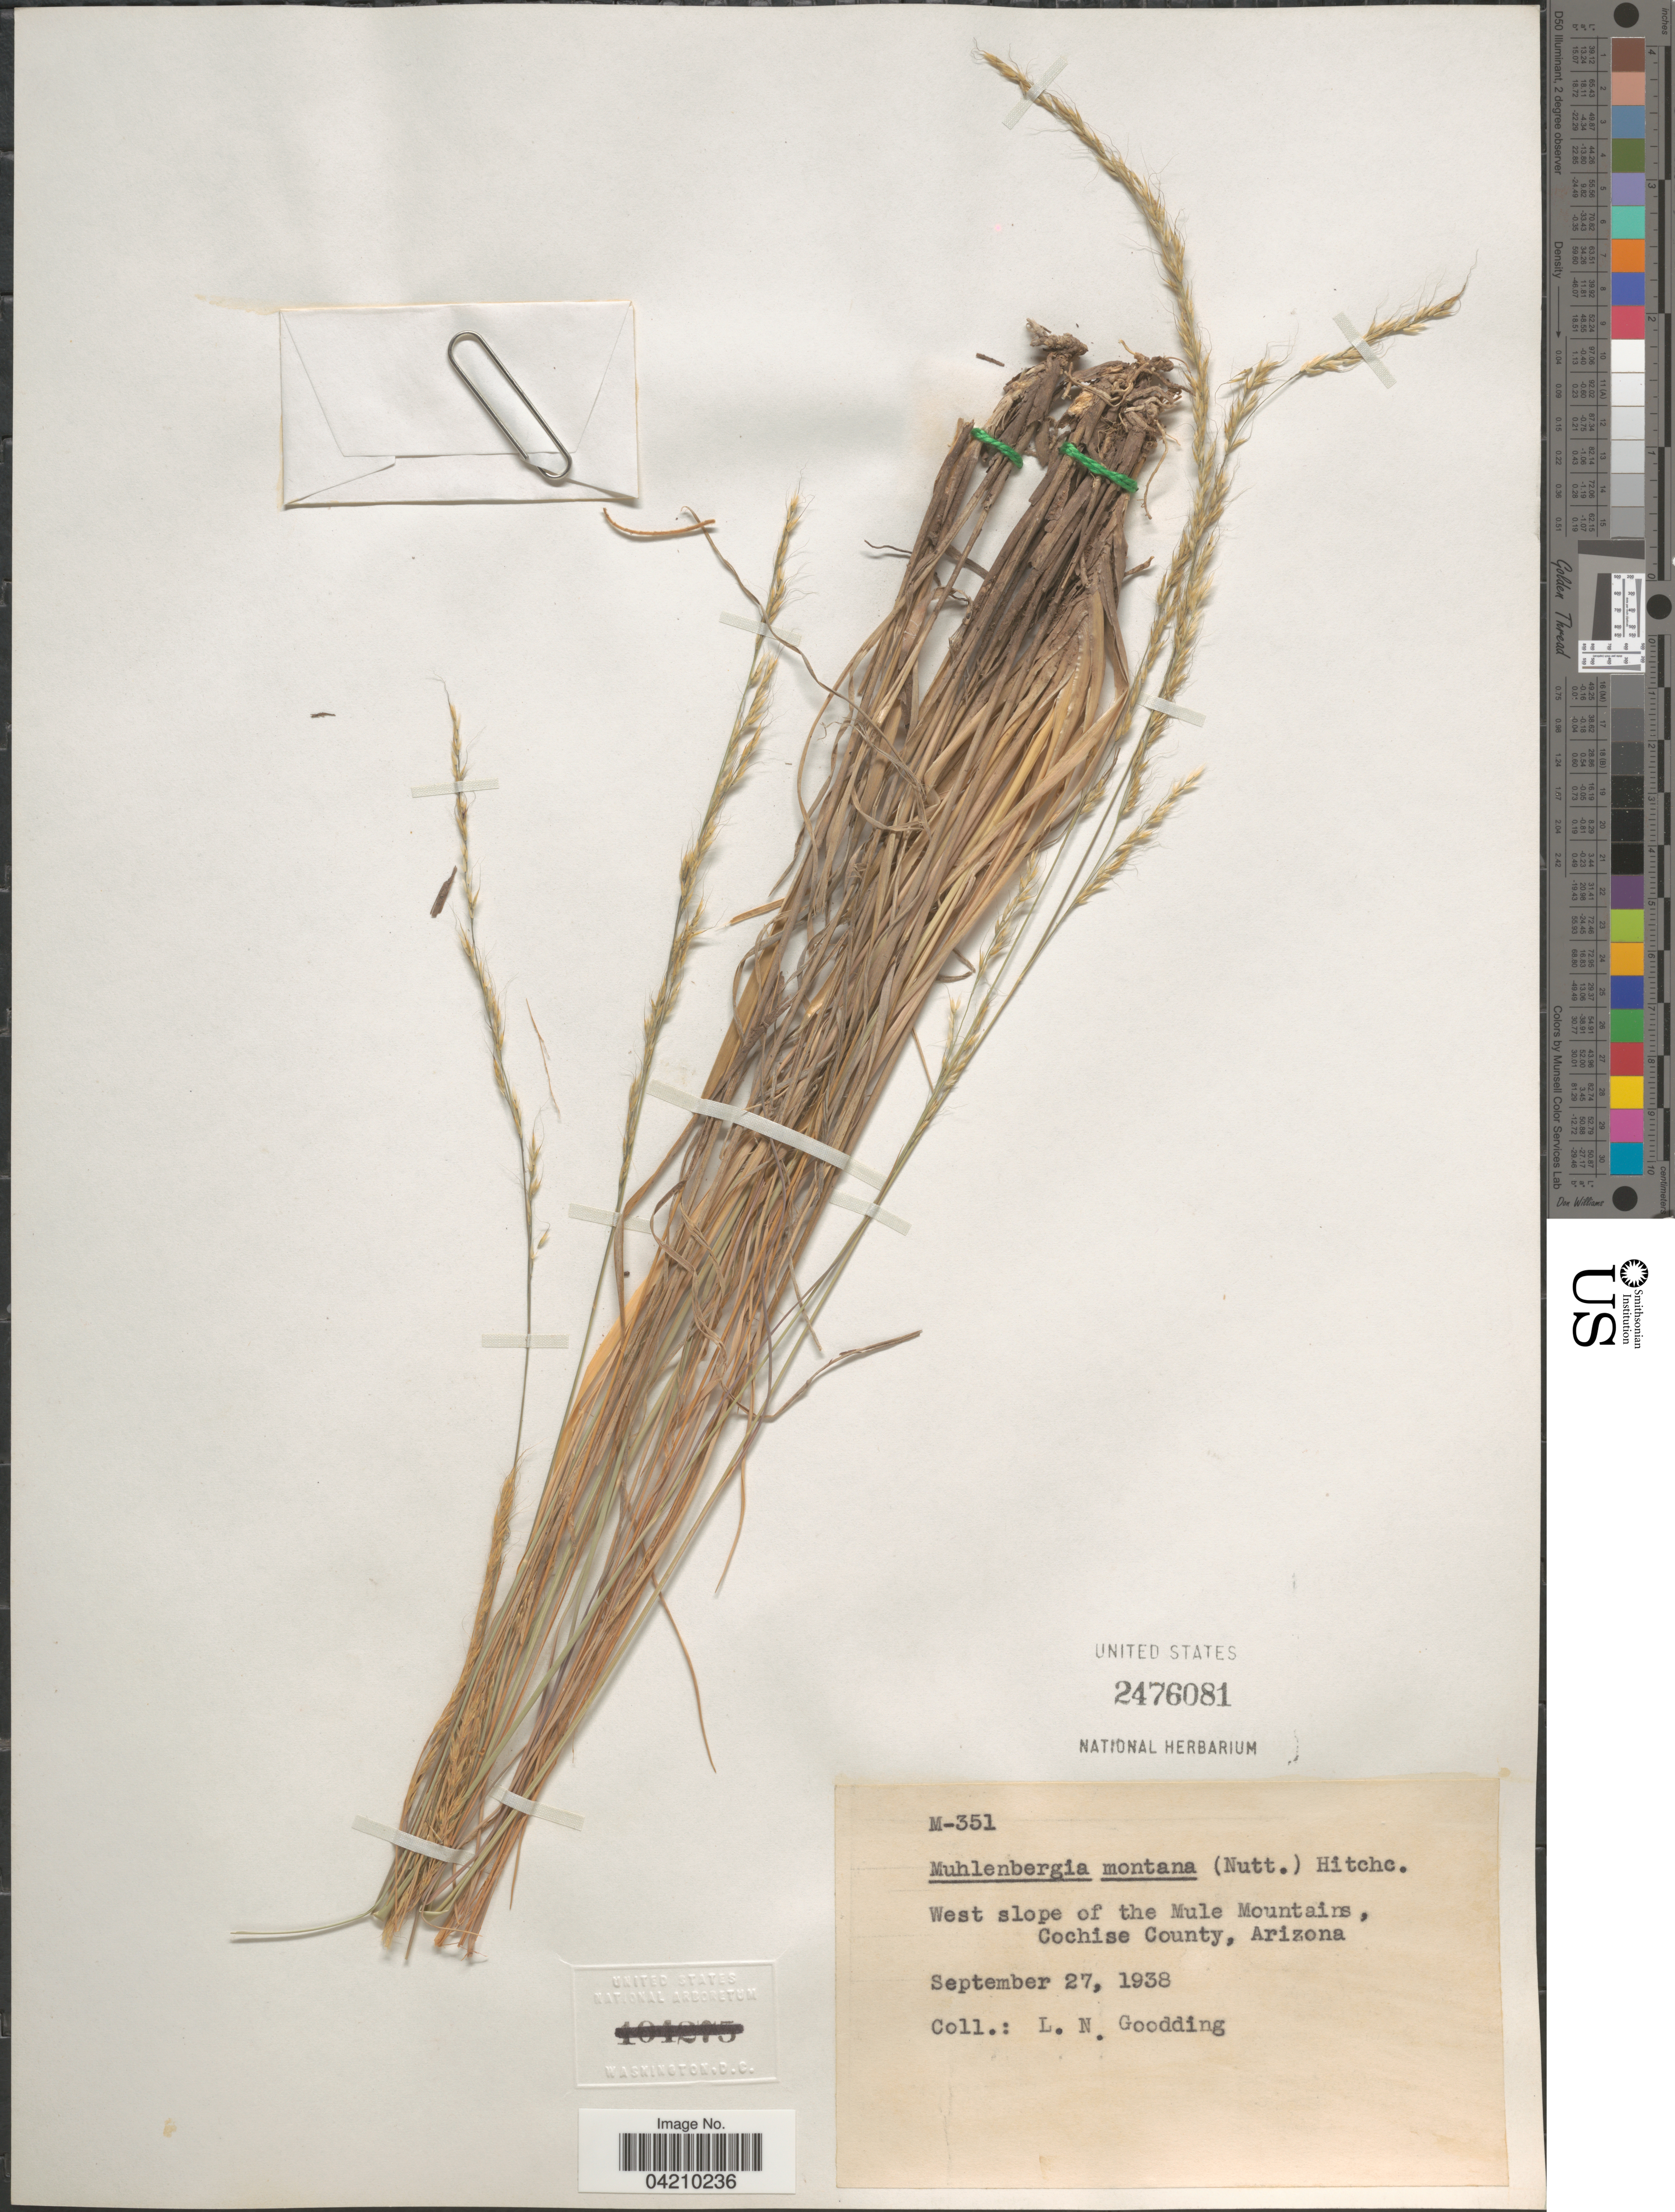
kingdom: Plantae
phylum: Tracheophyta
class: Liliopsida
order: Poales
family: Poaceae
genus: Muhlenbergia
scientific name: Muhlenbergia montana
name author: (Nutt.) Hitchc.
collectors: L. N. Goodding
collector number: M-351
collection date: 1938-09-27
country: United States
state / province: Arizona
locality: West slope of the Mule Mountains, Cochise County.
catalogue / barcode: US 2476081